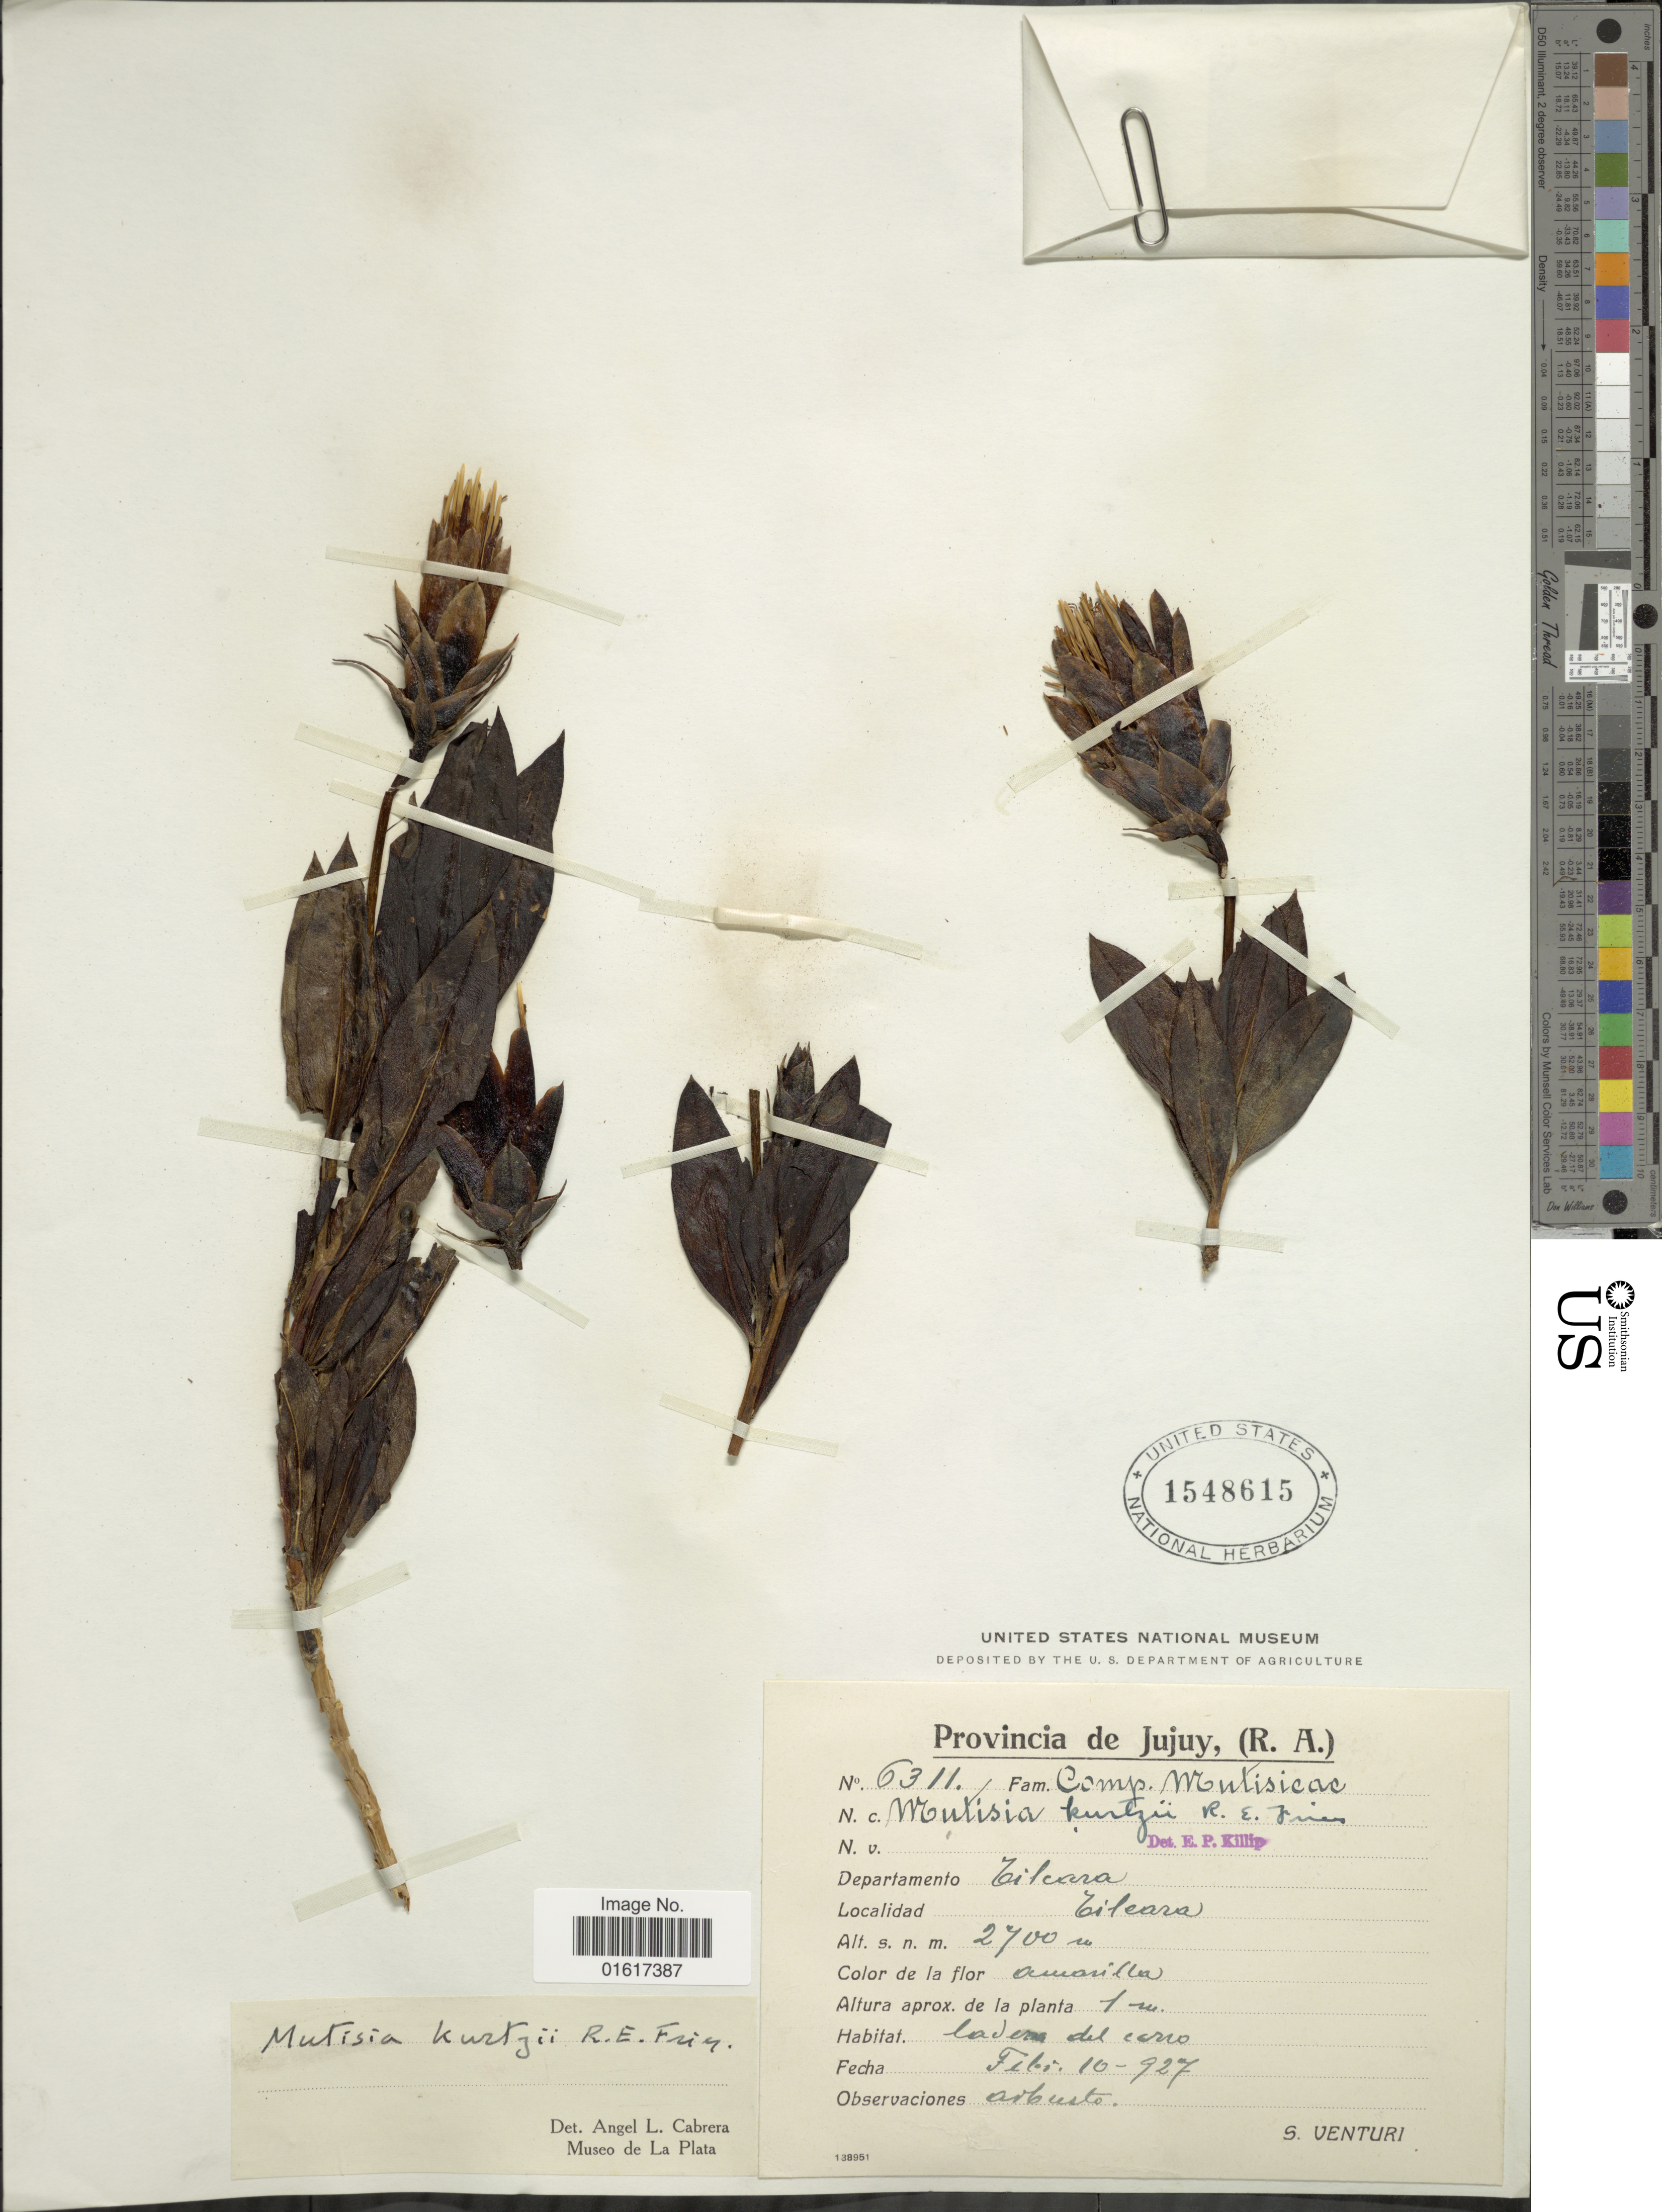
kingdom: Plantae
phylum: Tracheophyta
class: Magnoliopsida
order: Asterales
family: Asteraceae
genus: Mutisia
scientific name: Mutisia kurtzii var. kurtzii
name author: R.E. Fr.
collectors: S. Venturi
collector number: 6311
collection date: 1927-02-10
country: Argentina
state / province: Jujuy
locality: Departamento Cilcara. Tilcara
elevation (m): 2700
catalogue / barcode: US 1548615